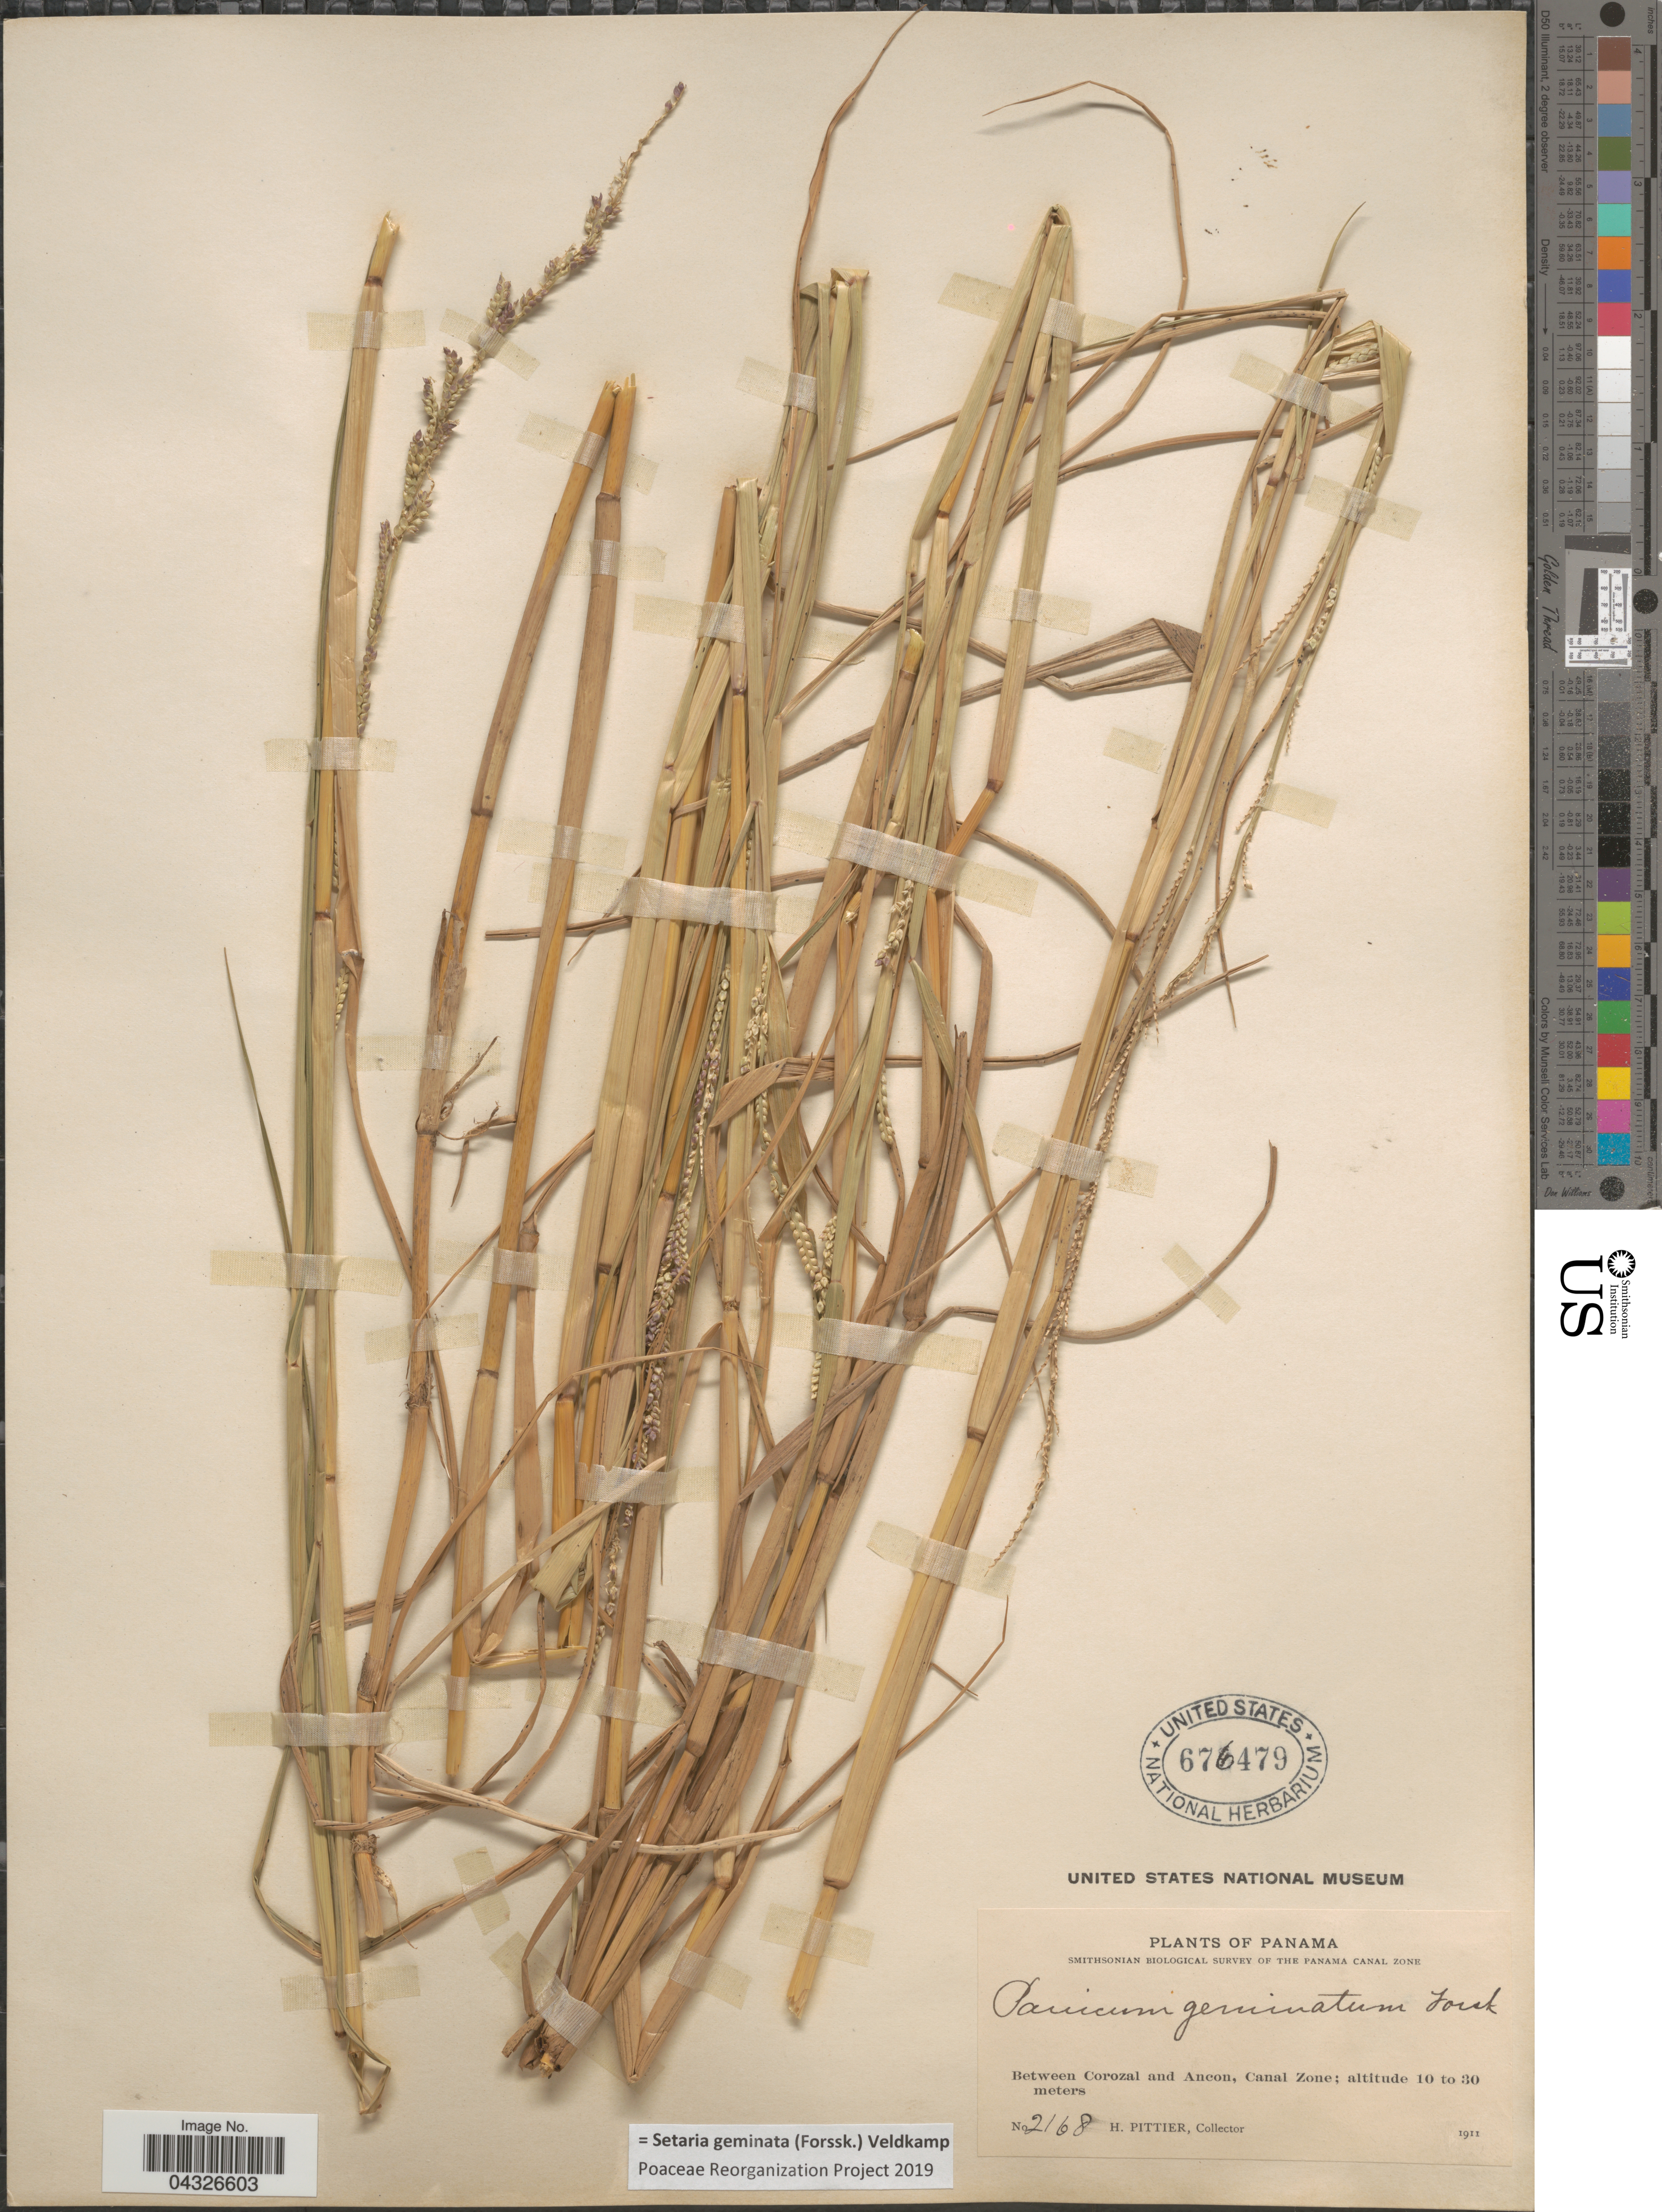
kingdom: Plantae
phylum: Tracheophyta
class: Liliopsida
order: Poales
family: Poaceae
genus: Setaria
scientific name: Setaria geminata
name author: (Forssk.) Veldkamp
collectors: H. F. Pittier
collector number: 2168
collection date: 1911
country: Panama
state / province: Colón / Panamá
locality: Smithsonian Biological Survey of the Panama Canal Zone. Between Corozal and Ancon, Canal Zone.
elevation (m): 10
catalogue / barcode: US 676479